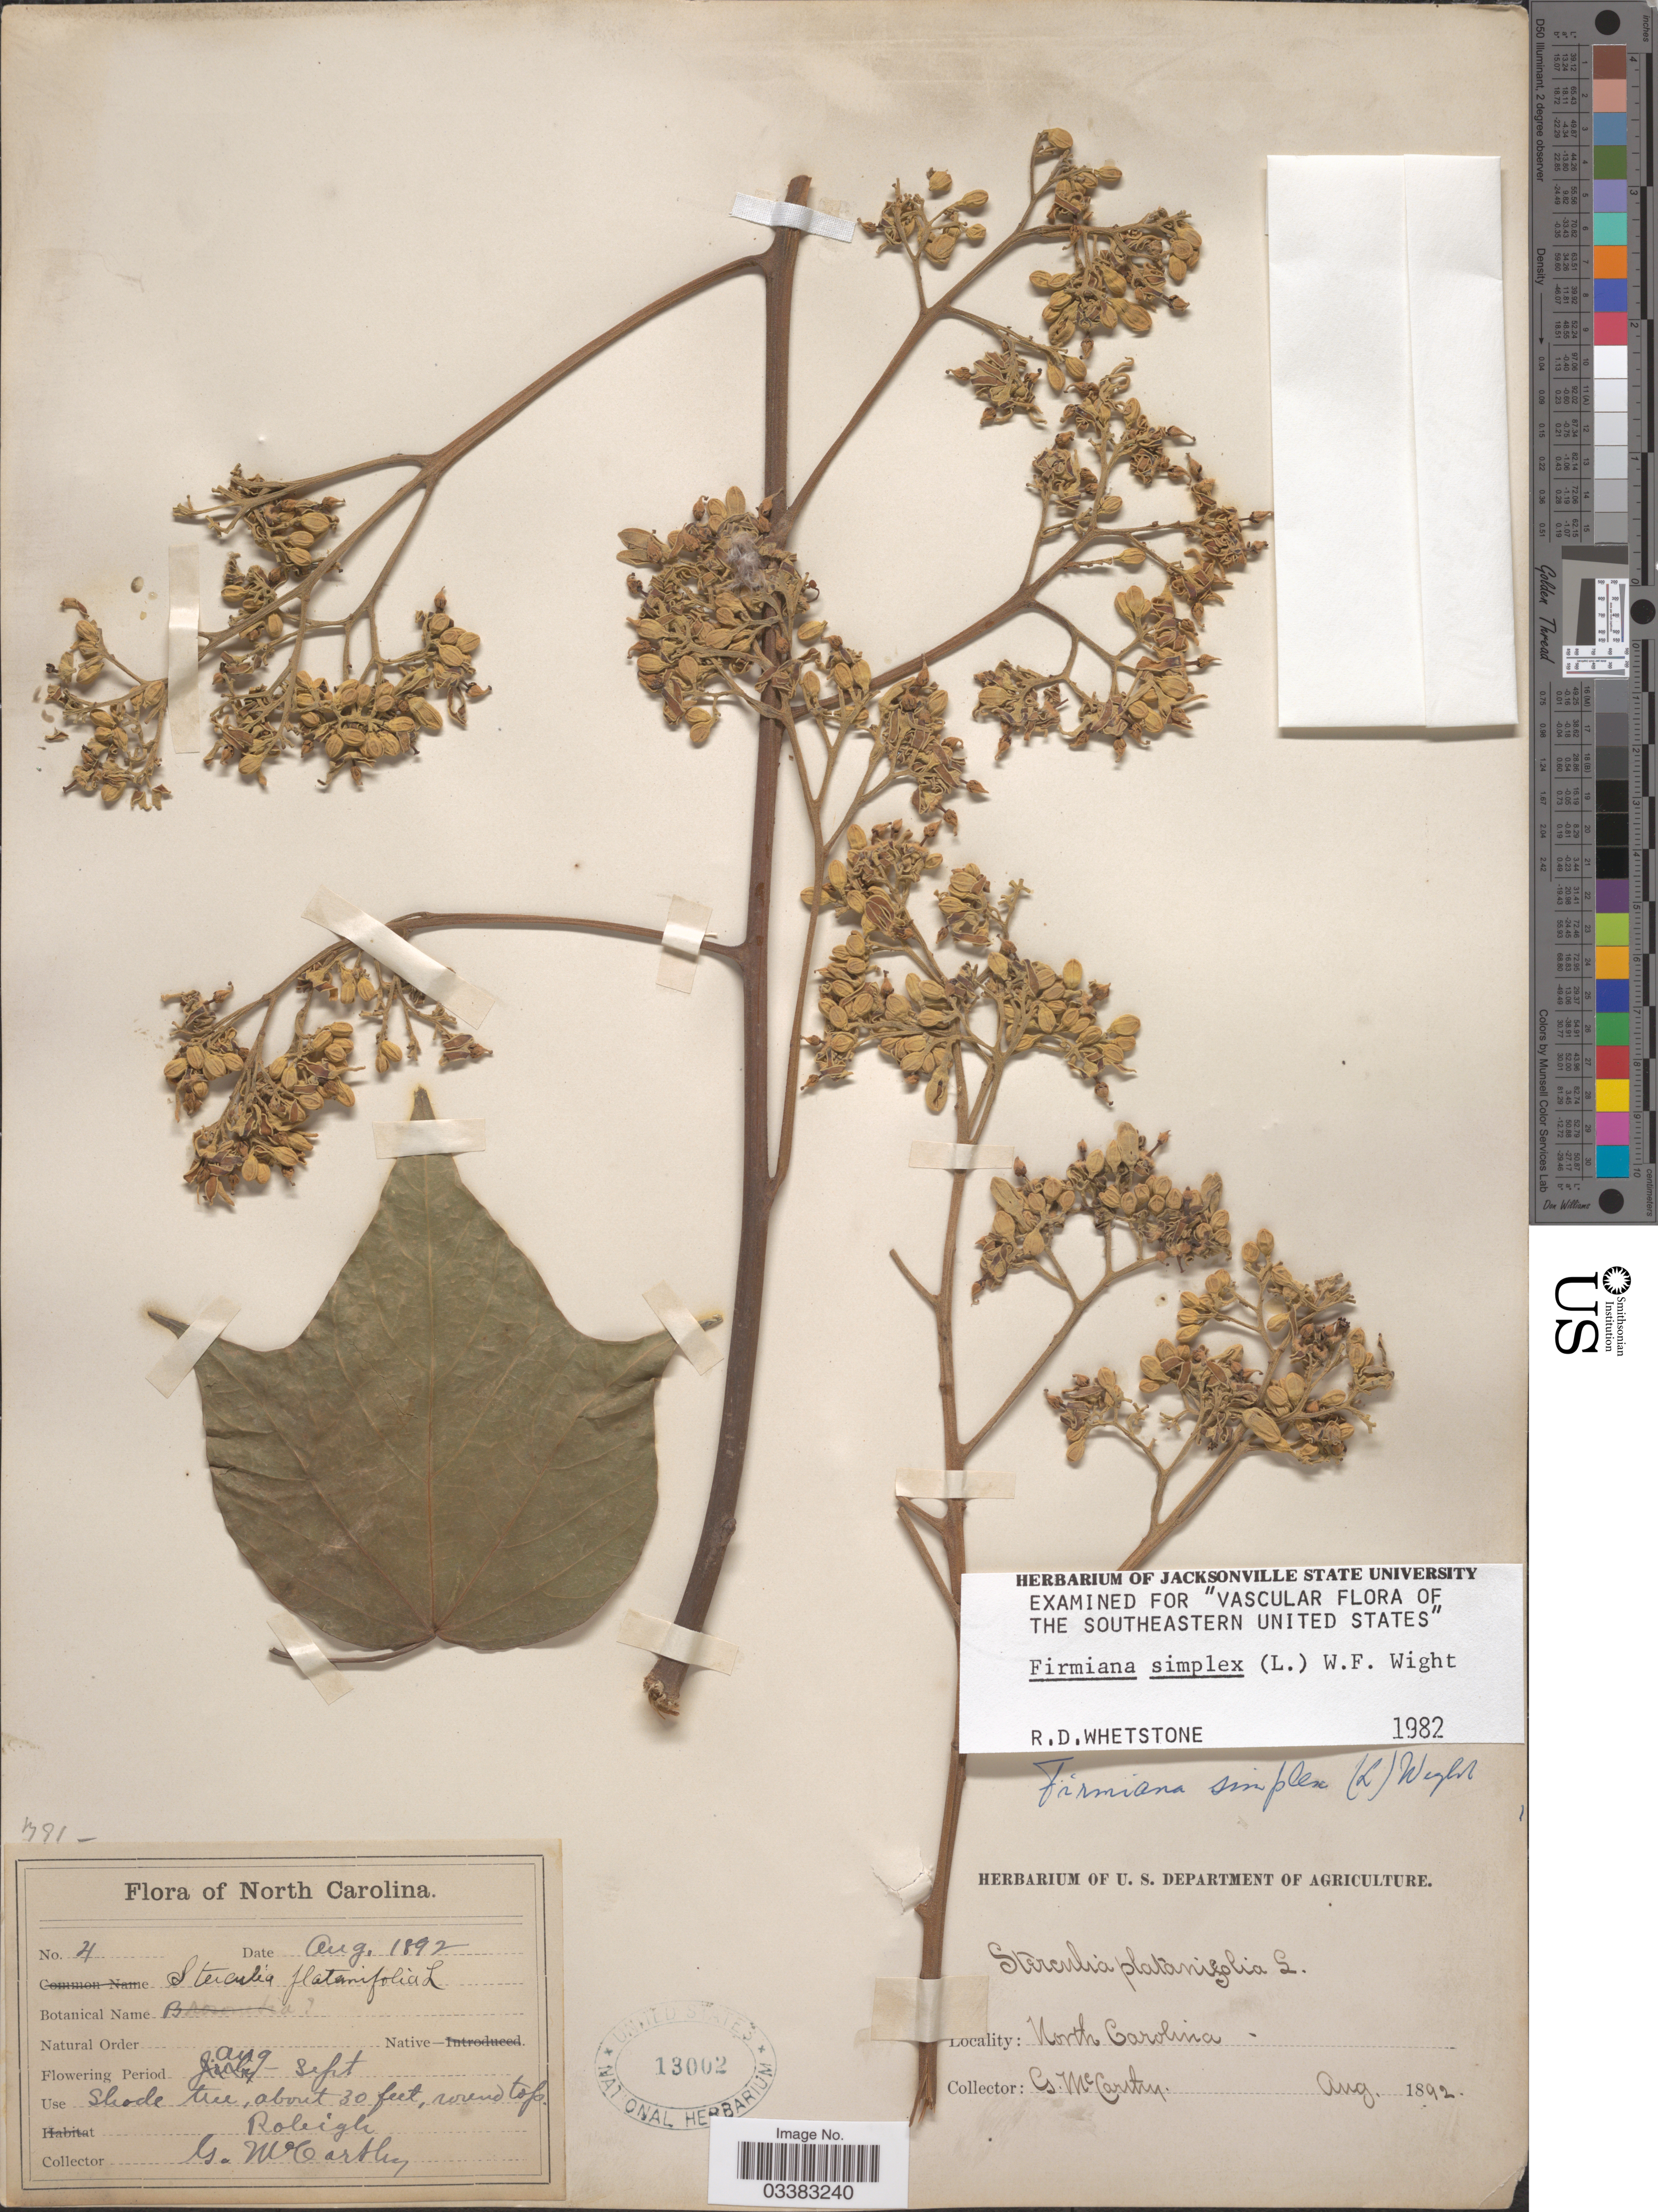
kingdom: Plantae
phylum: Tracheophyta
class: Magnoliopsida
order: Malvales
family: Malvaceae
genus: Firmiana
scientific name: Firmiana simplex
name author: (L.) W. Wight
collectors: G. McCarthy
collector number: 4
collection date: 1892-09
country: United States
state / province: North Carolina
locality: Raleigh.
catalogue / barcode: US 13002